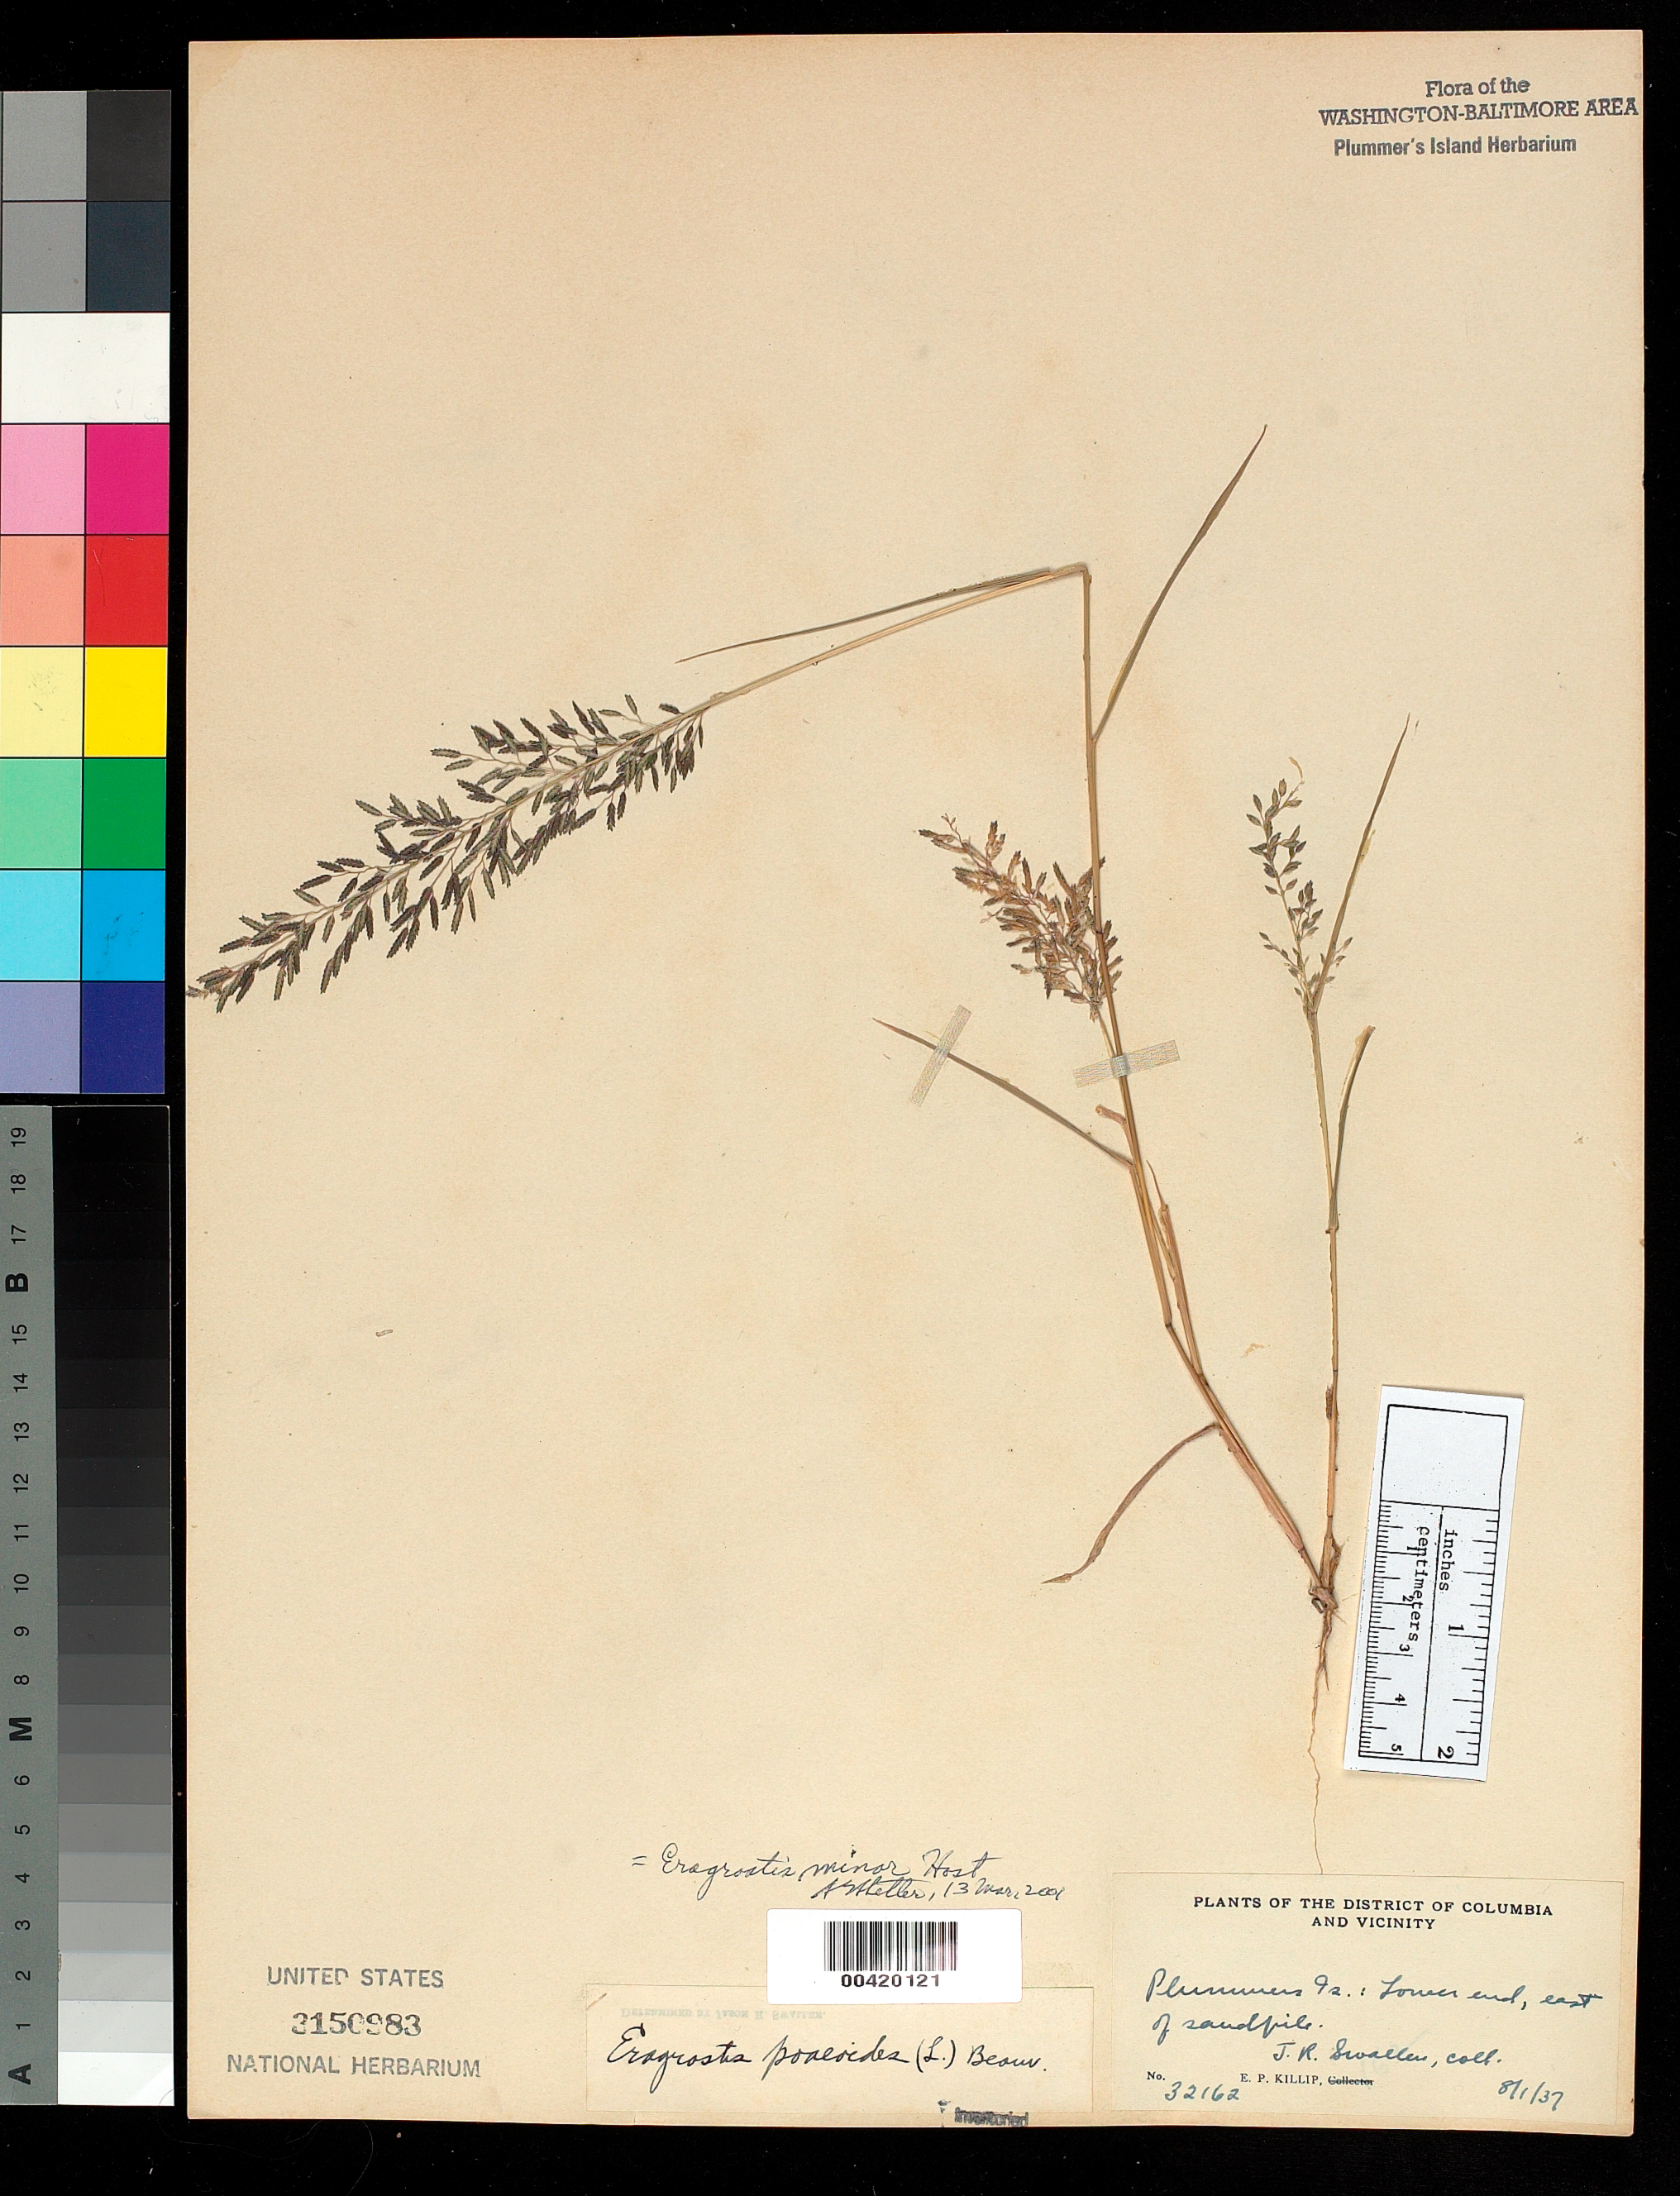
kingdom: Plantae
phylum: Tracheophyta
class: Liliopsida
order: Poales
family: Poaceae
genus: Eragrostis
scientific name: Eragrostis minor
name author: Host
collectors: E. P. Killip & J. R. Swallen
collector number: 32162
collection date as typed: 01 Aug 1937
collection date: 1937-08-01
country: United States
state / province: Maryland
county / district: Montgomery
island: Plummers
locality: Plummer's Island; lower end east of sandpile Plummers Island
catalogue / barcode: US 3150983